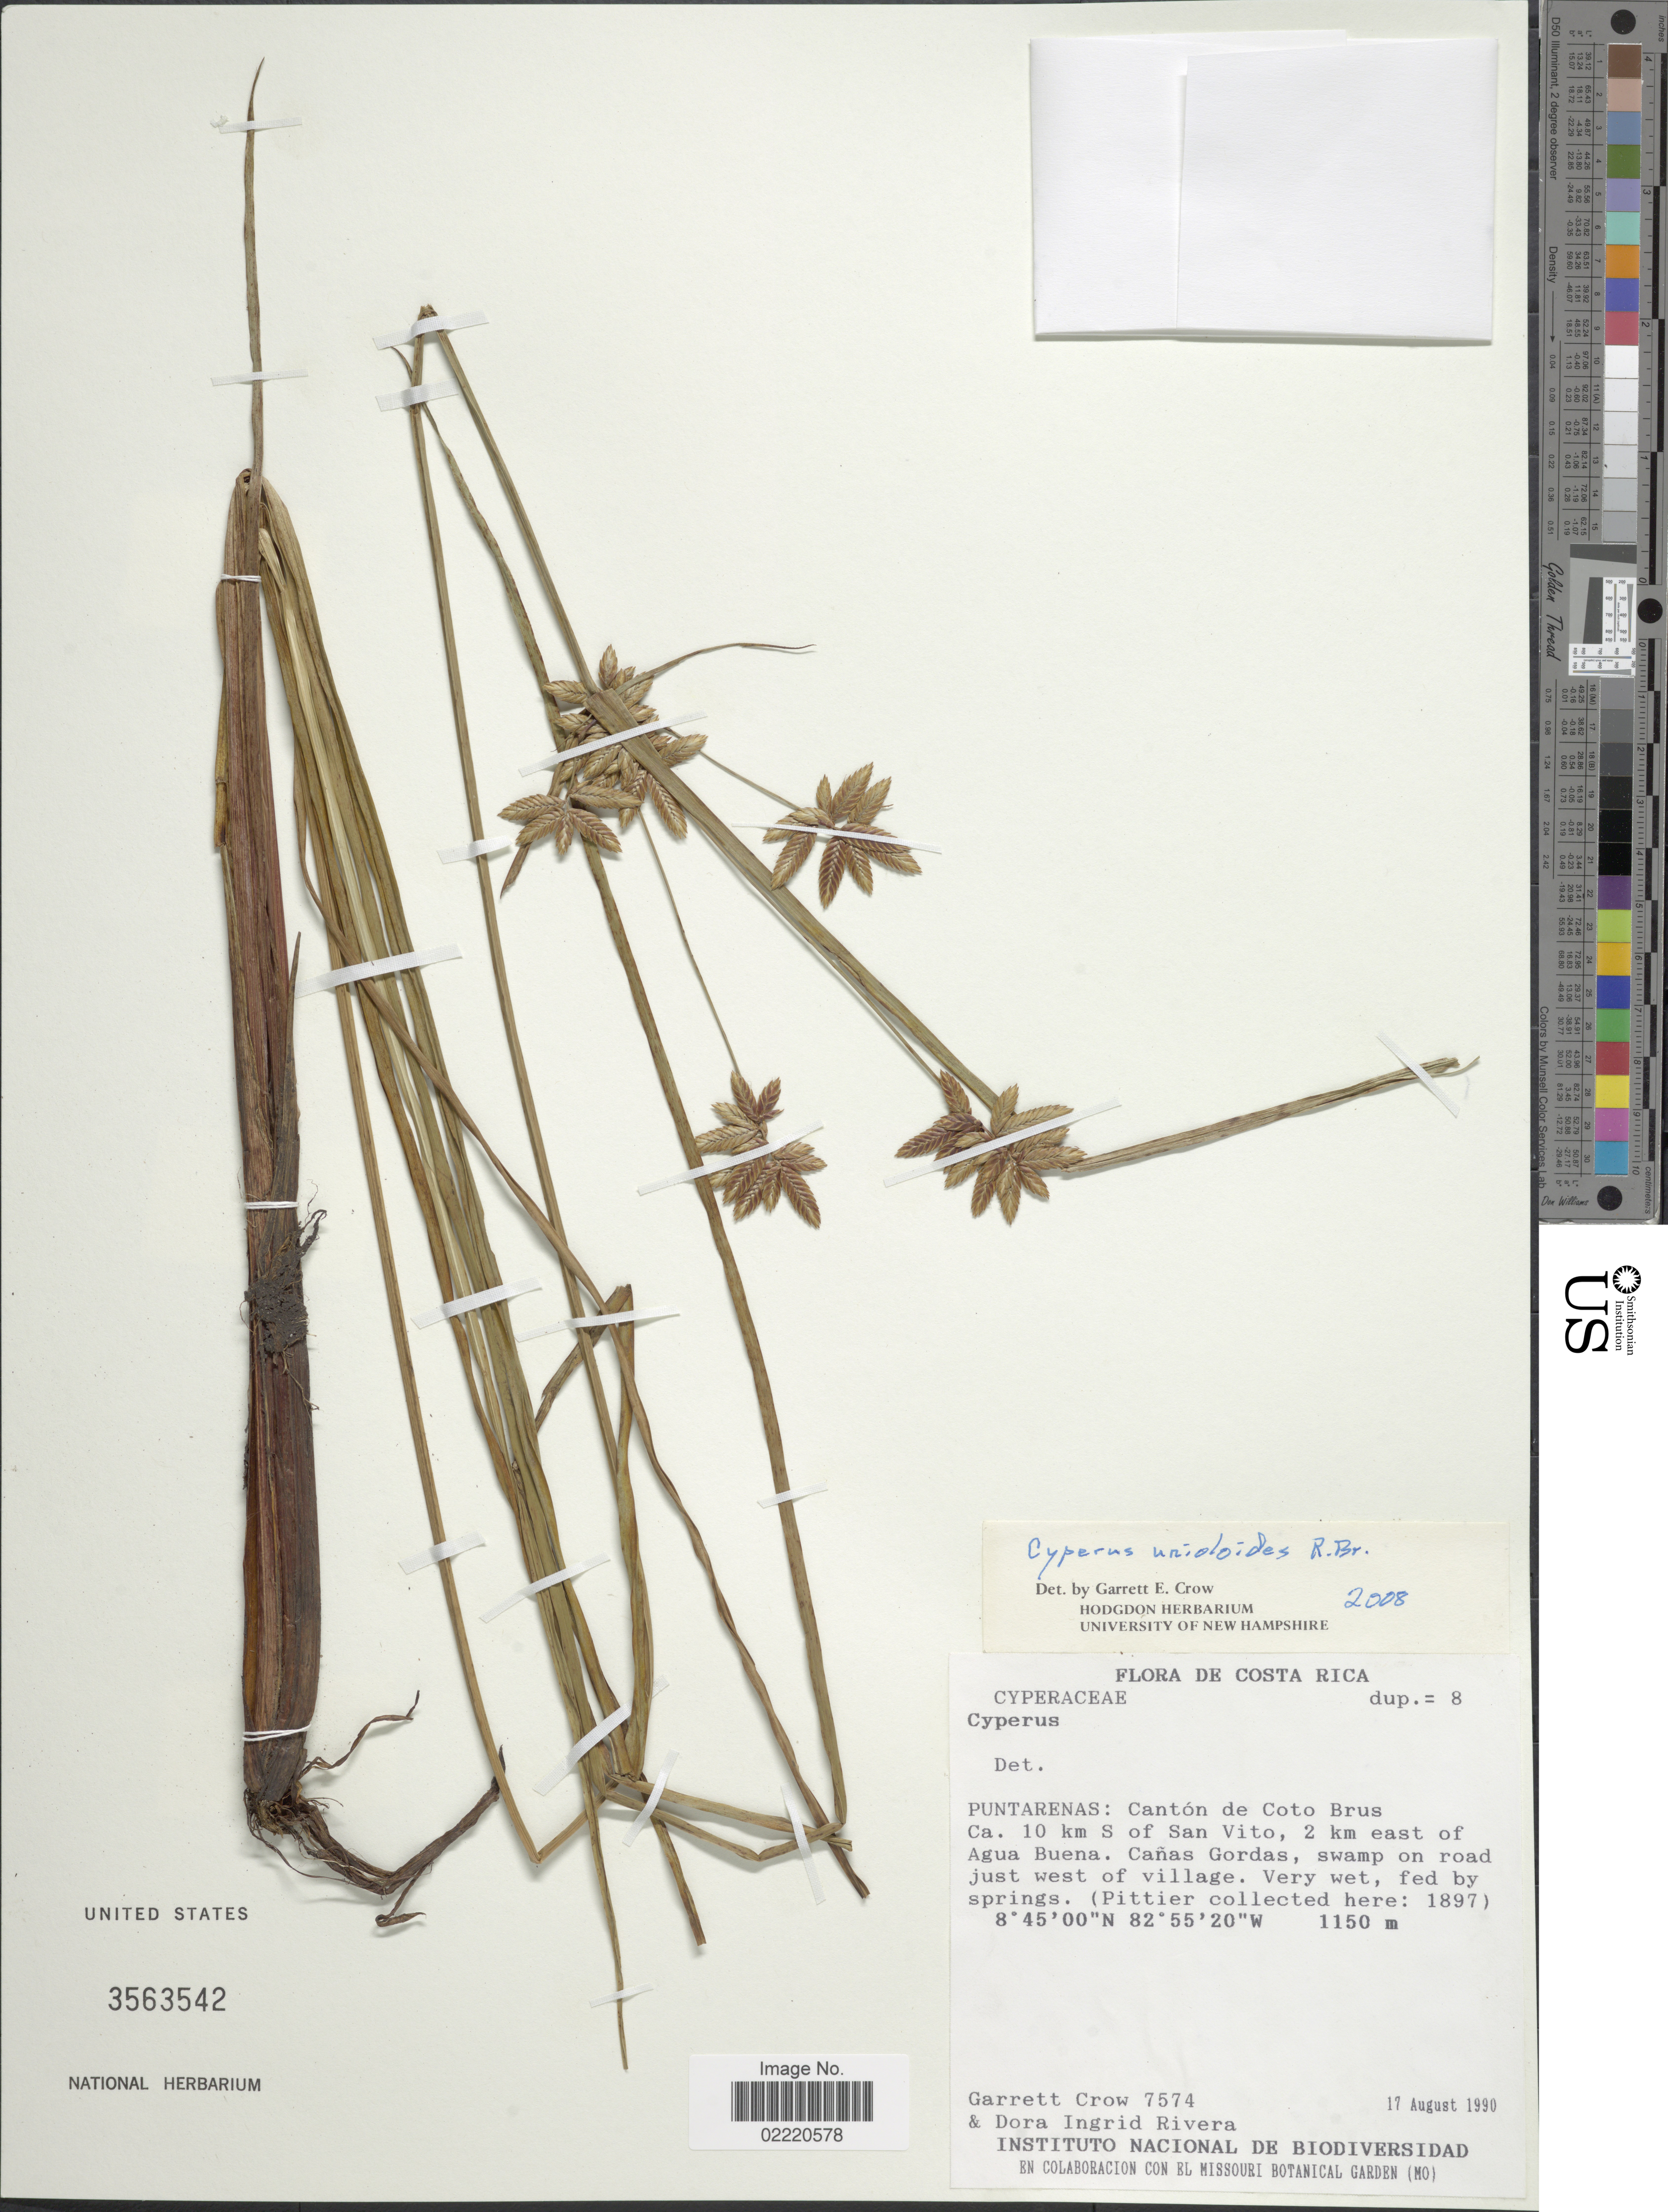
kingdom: Plantae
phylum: Tracheophyta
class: Liliopsida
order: Poales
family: Cyperaceae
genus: Cyperus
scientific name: Cyperus unioloides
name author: R. Br.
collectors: G. E. Crow & D. I. Rivera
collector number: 7574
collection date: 1990-08-17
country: Costa Rica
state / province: Puntarenas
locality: Canton de Coto Brus, Ca. 10 km S of San Vito, 2 km east of Agua Bena, Canas Gordas, swamp on road just west of village.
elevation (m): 1150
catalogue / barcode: US 3563542